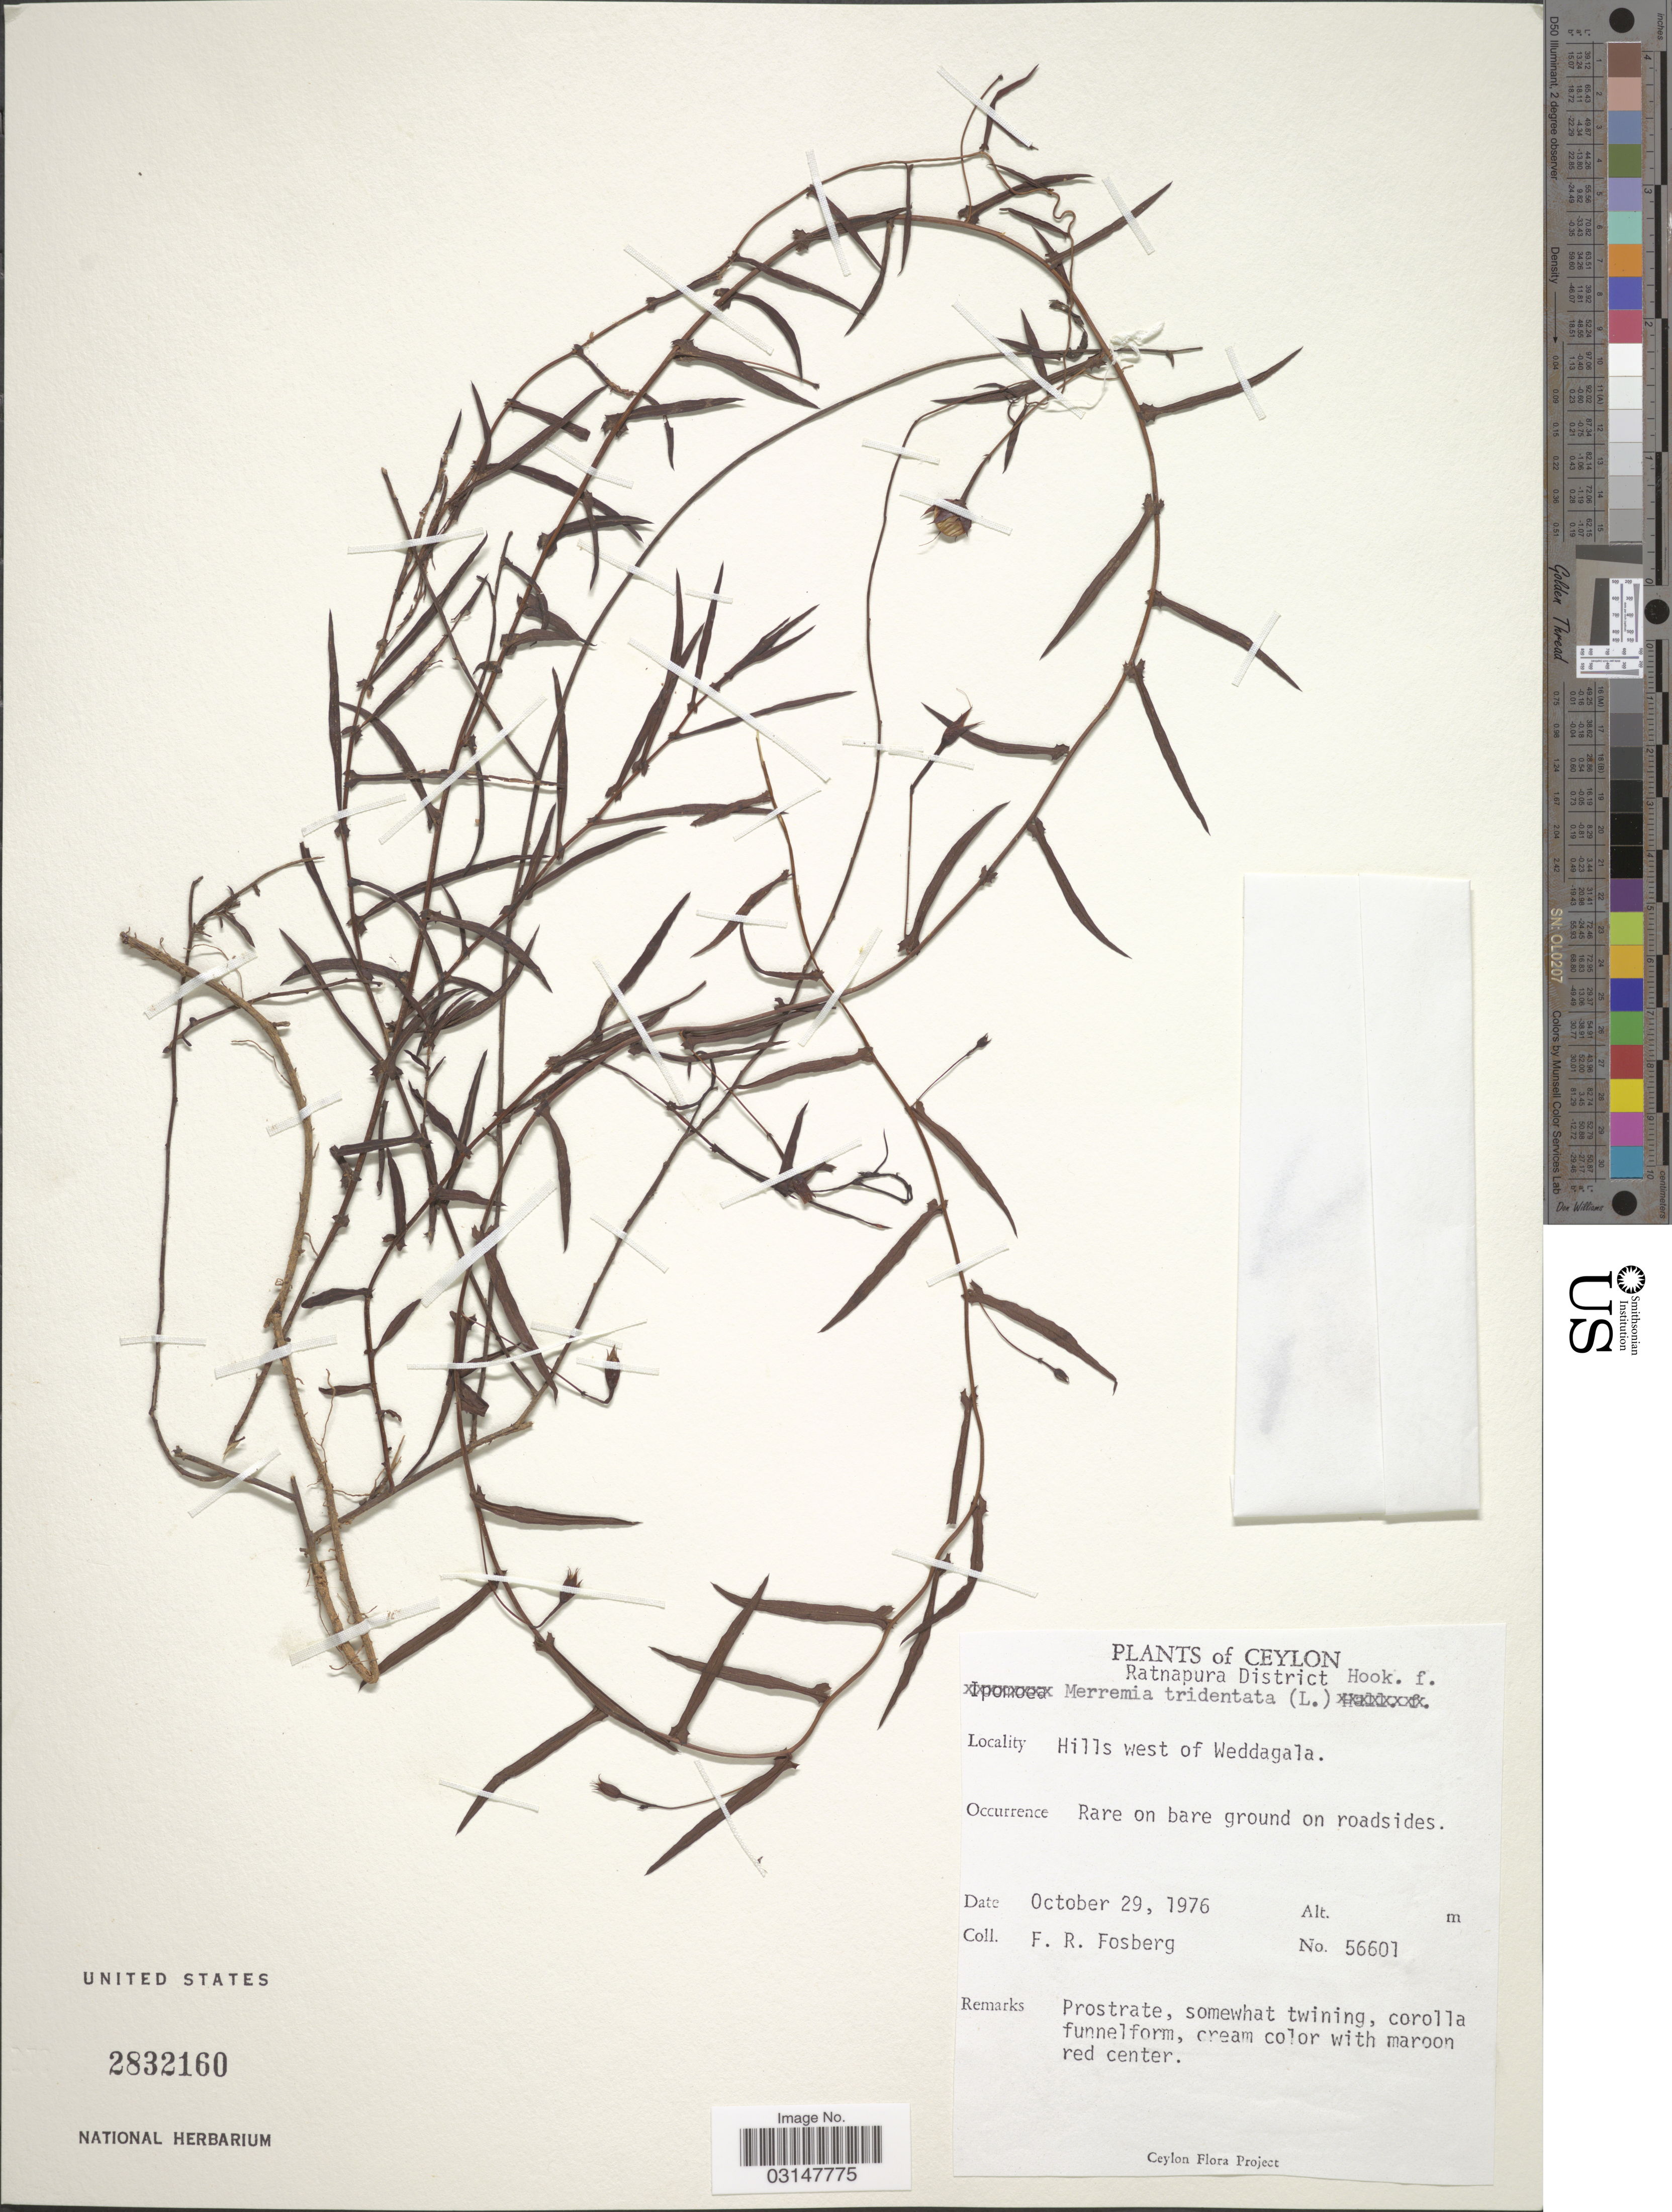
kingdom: Plantae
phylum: Tracheophyta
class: Magnoliopsida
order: Solanales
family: Convolvulaceae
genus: Xenostegia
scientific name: Xenostegia tridentata subsp. hastata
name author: (Ooststr.) Parmar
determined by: Strong, Mark T., (BOT), Smithsonian Institution - National Museum of Natural History (UNITED STATES)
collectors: F. R. Fosberg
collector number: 56601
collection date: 1976-10-29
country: Sri Lanka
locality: Ceylon. Ratnapura District. Hills west of Weddagala.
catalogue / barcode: US 2832160